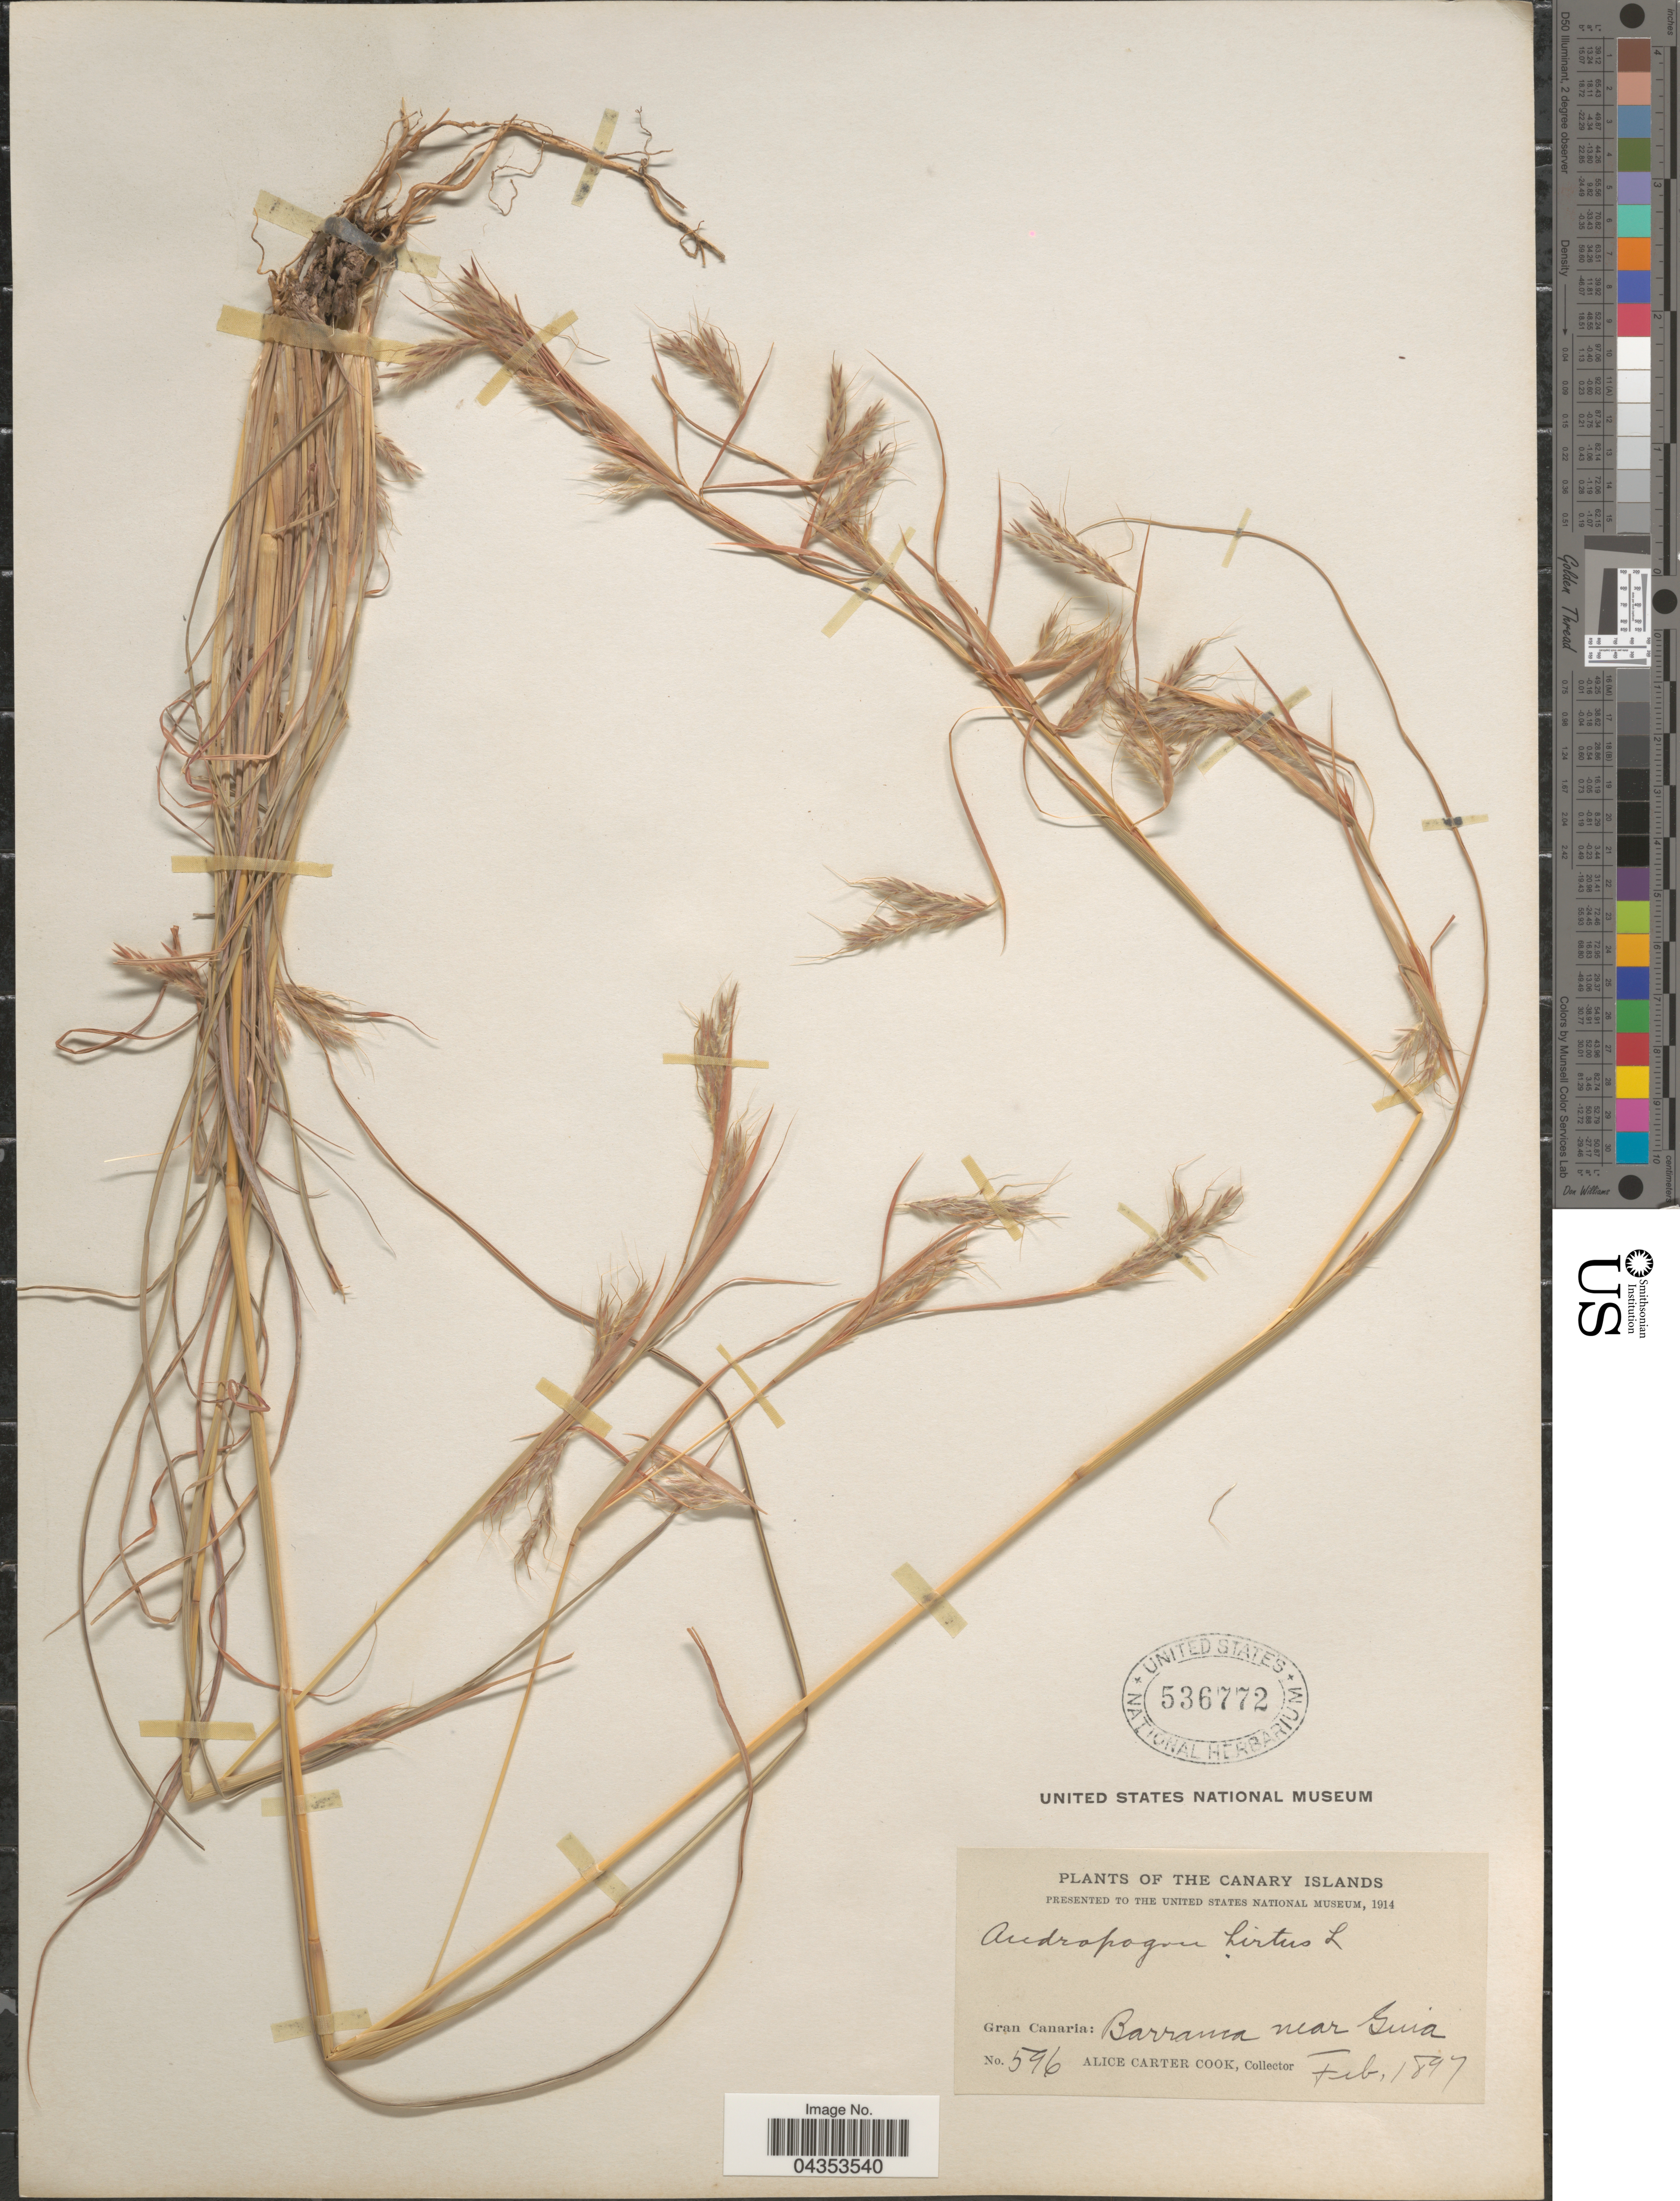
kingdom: Plantae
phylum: Tracheophyta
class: Liliopsida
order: Poales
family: Poaceae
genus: Hyparrhenia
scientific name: Hyparrhenia hirta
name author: (L.) Stapf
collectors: Alice C. Cook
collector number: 596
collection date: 1897-02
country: Spain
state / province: Canarias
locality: The Canary Islands. Gran Canaria: Barranca near Guia.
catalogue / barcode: US 536772